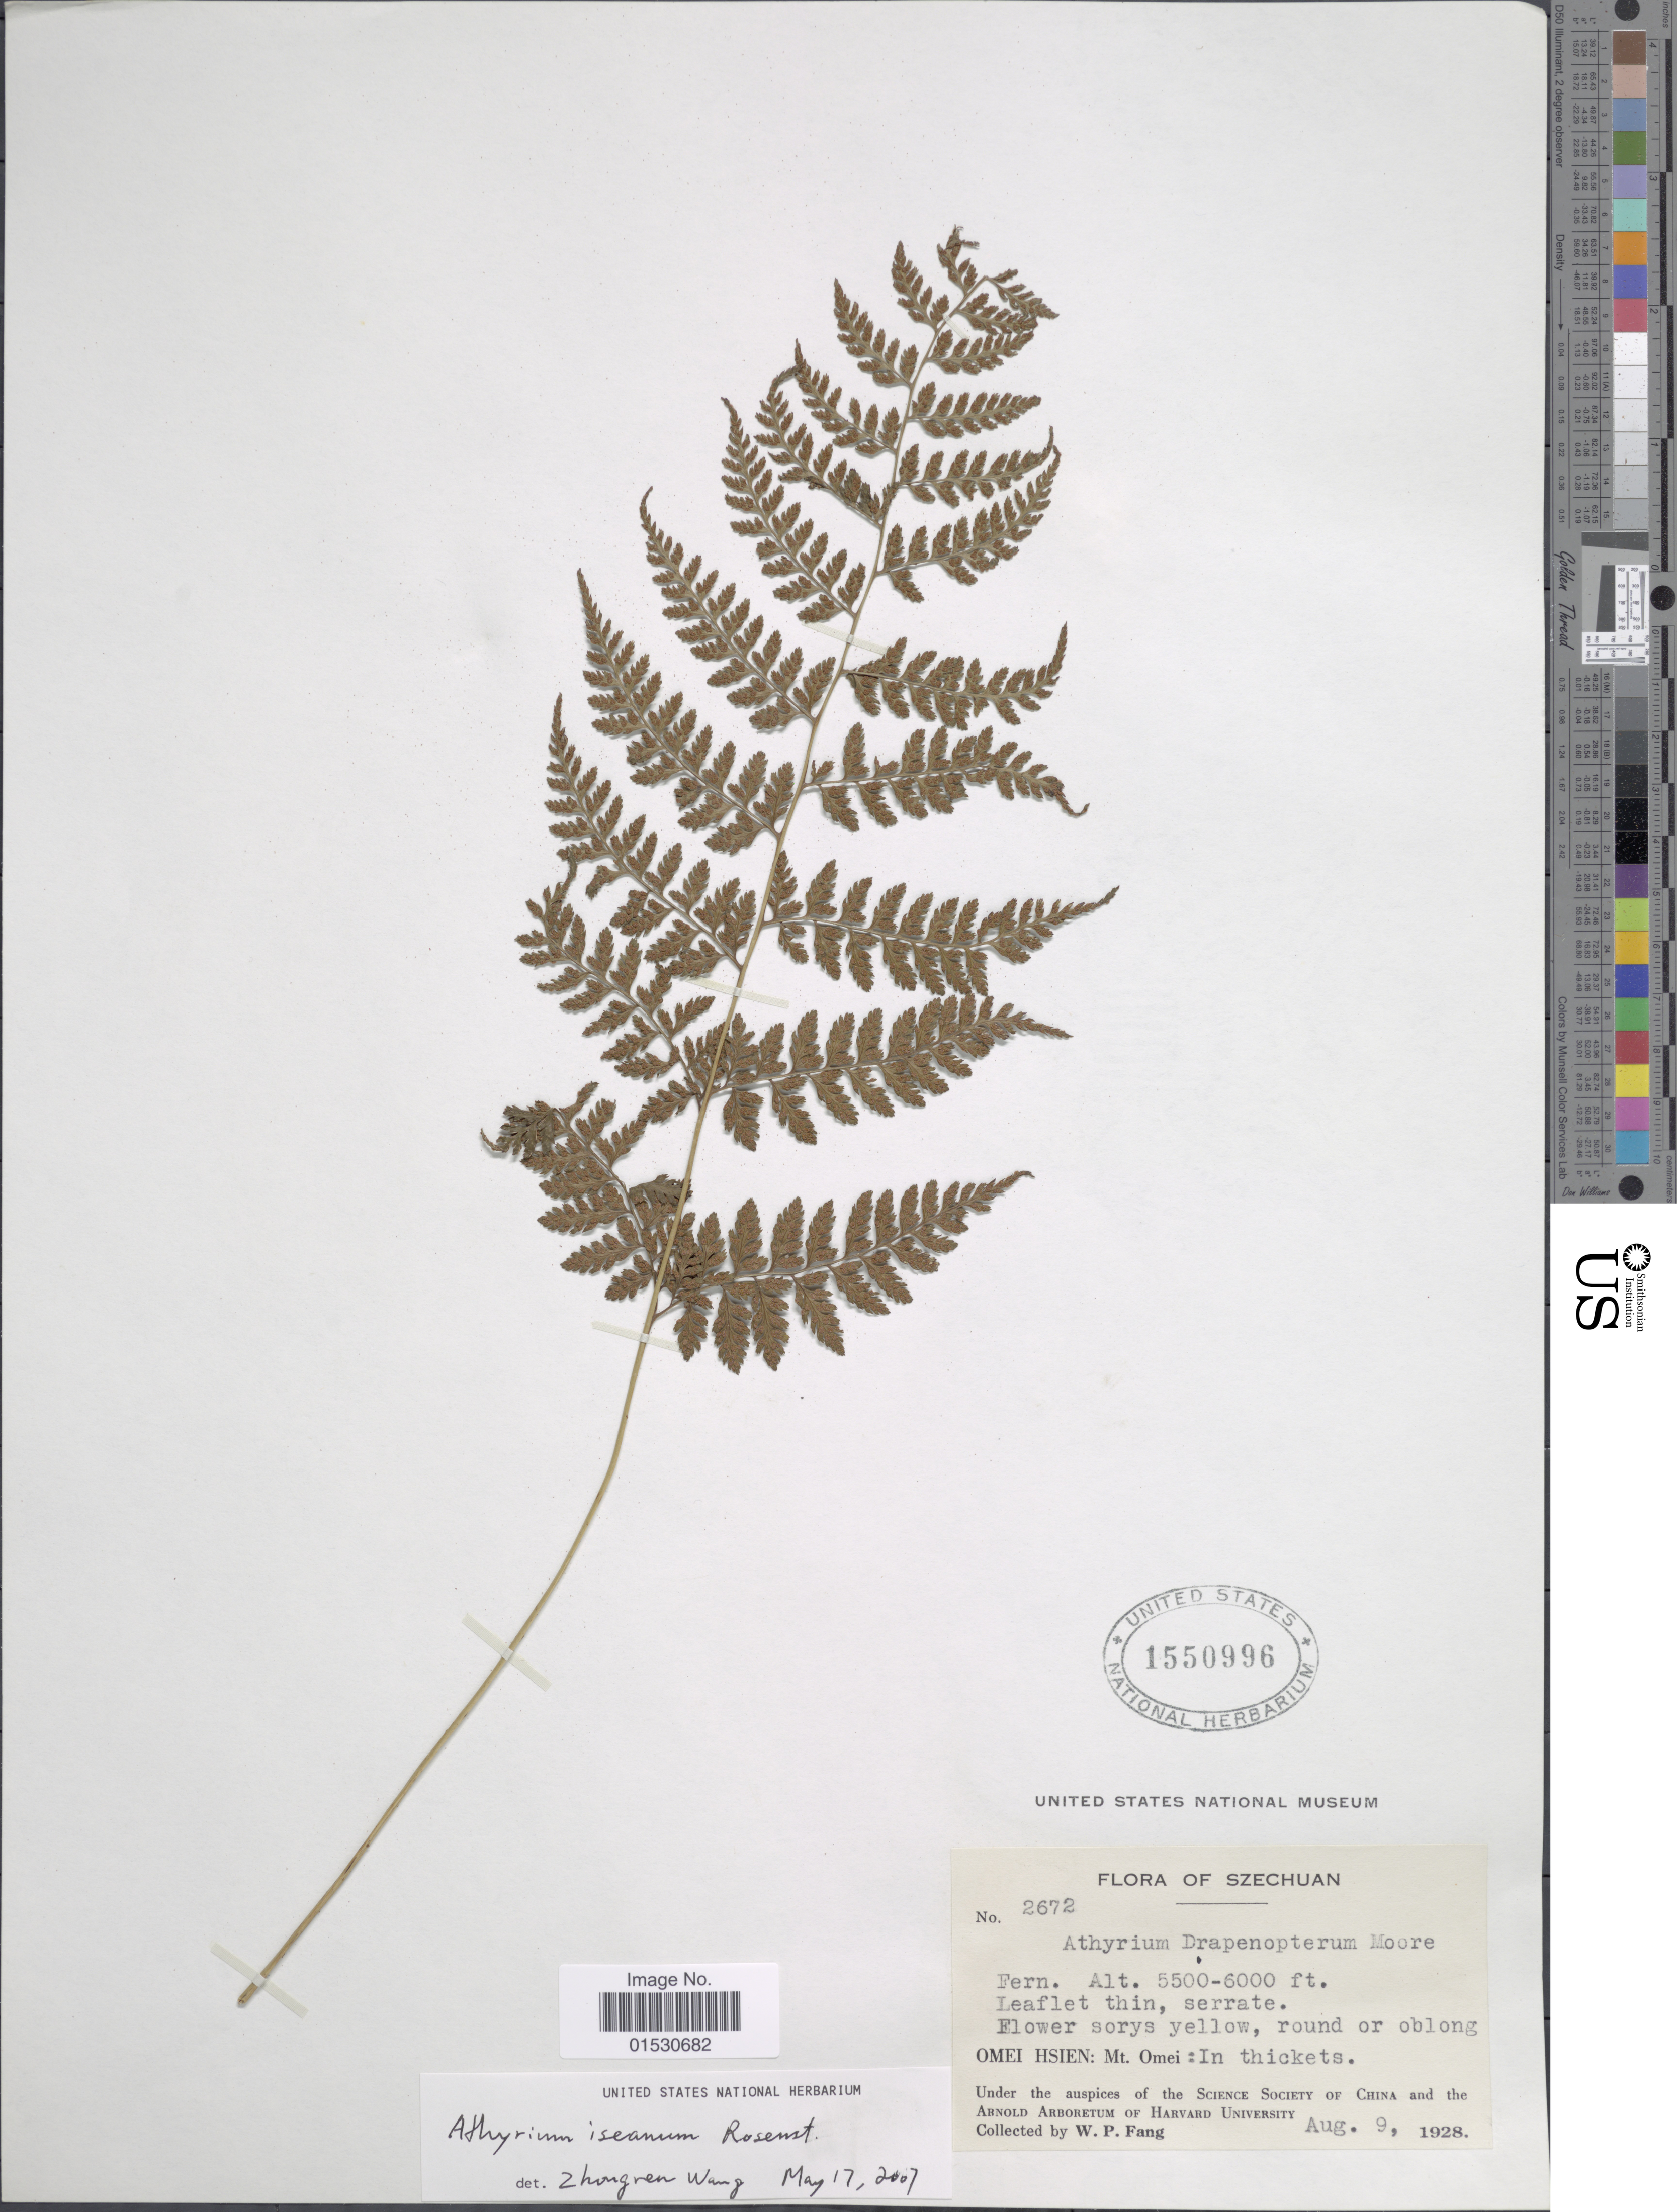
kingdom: Plantae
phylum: Tracheophyta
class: Polypodiopsida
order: Polypodiales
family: Athyriaceae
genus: Athyrium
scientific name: Athyrium iseanum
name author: Rosenst.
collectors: W. P. Fang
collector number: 2672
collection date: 1928-08-09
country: China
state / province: Sichuan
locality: Szechuan, Omei Hsien: Mt. Omei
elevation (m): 1676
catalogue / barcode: US 1550996